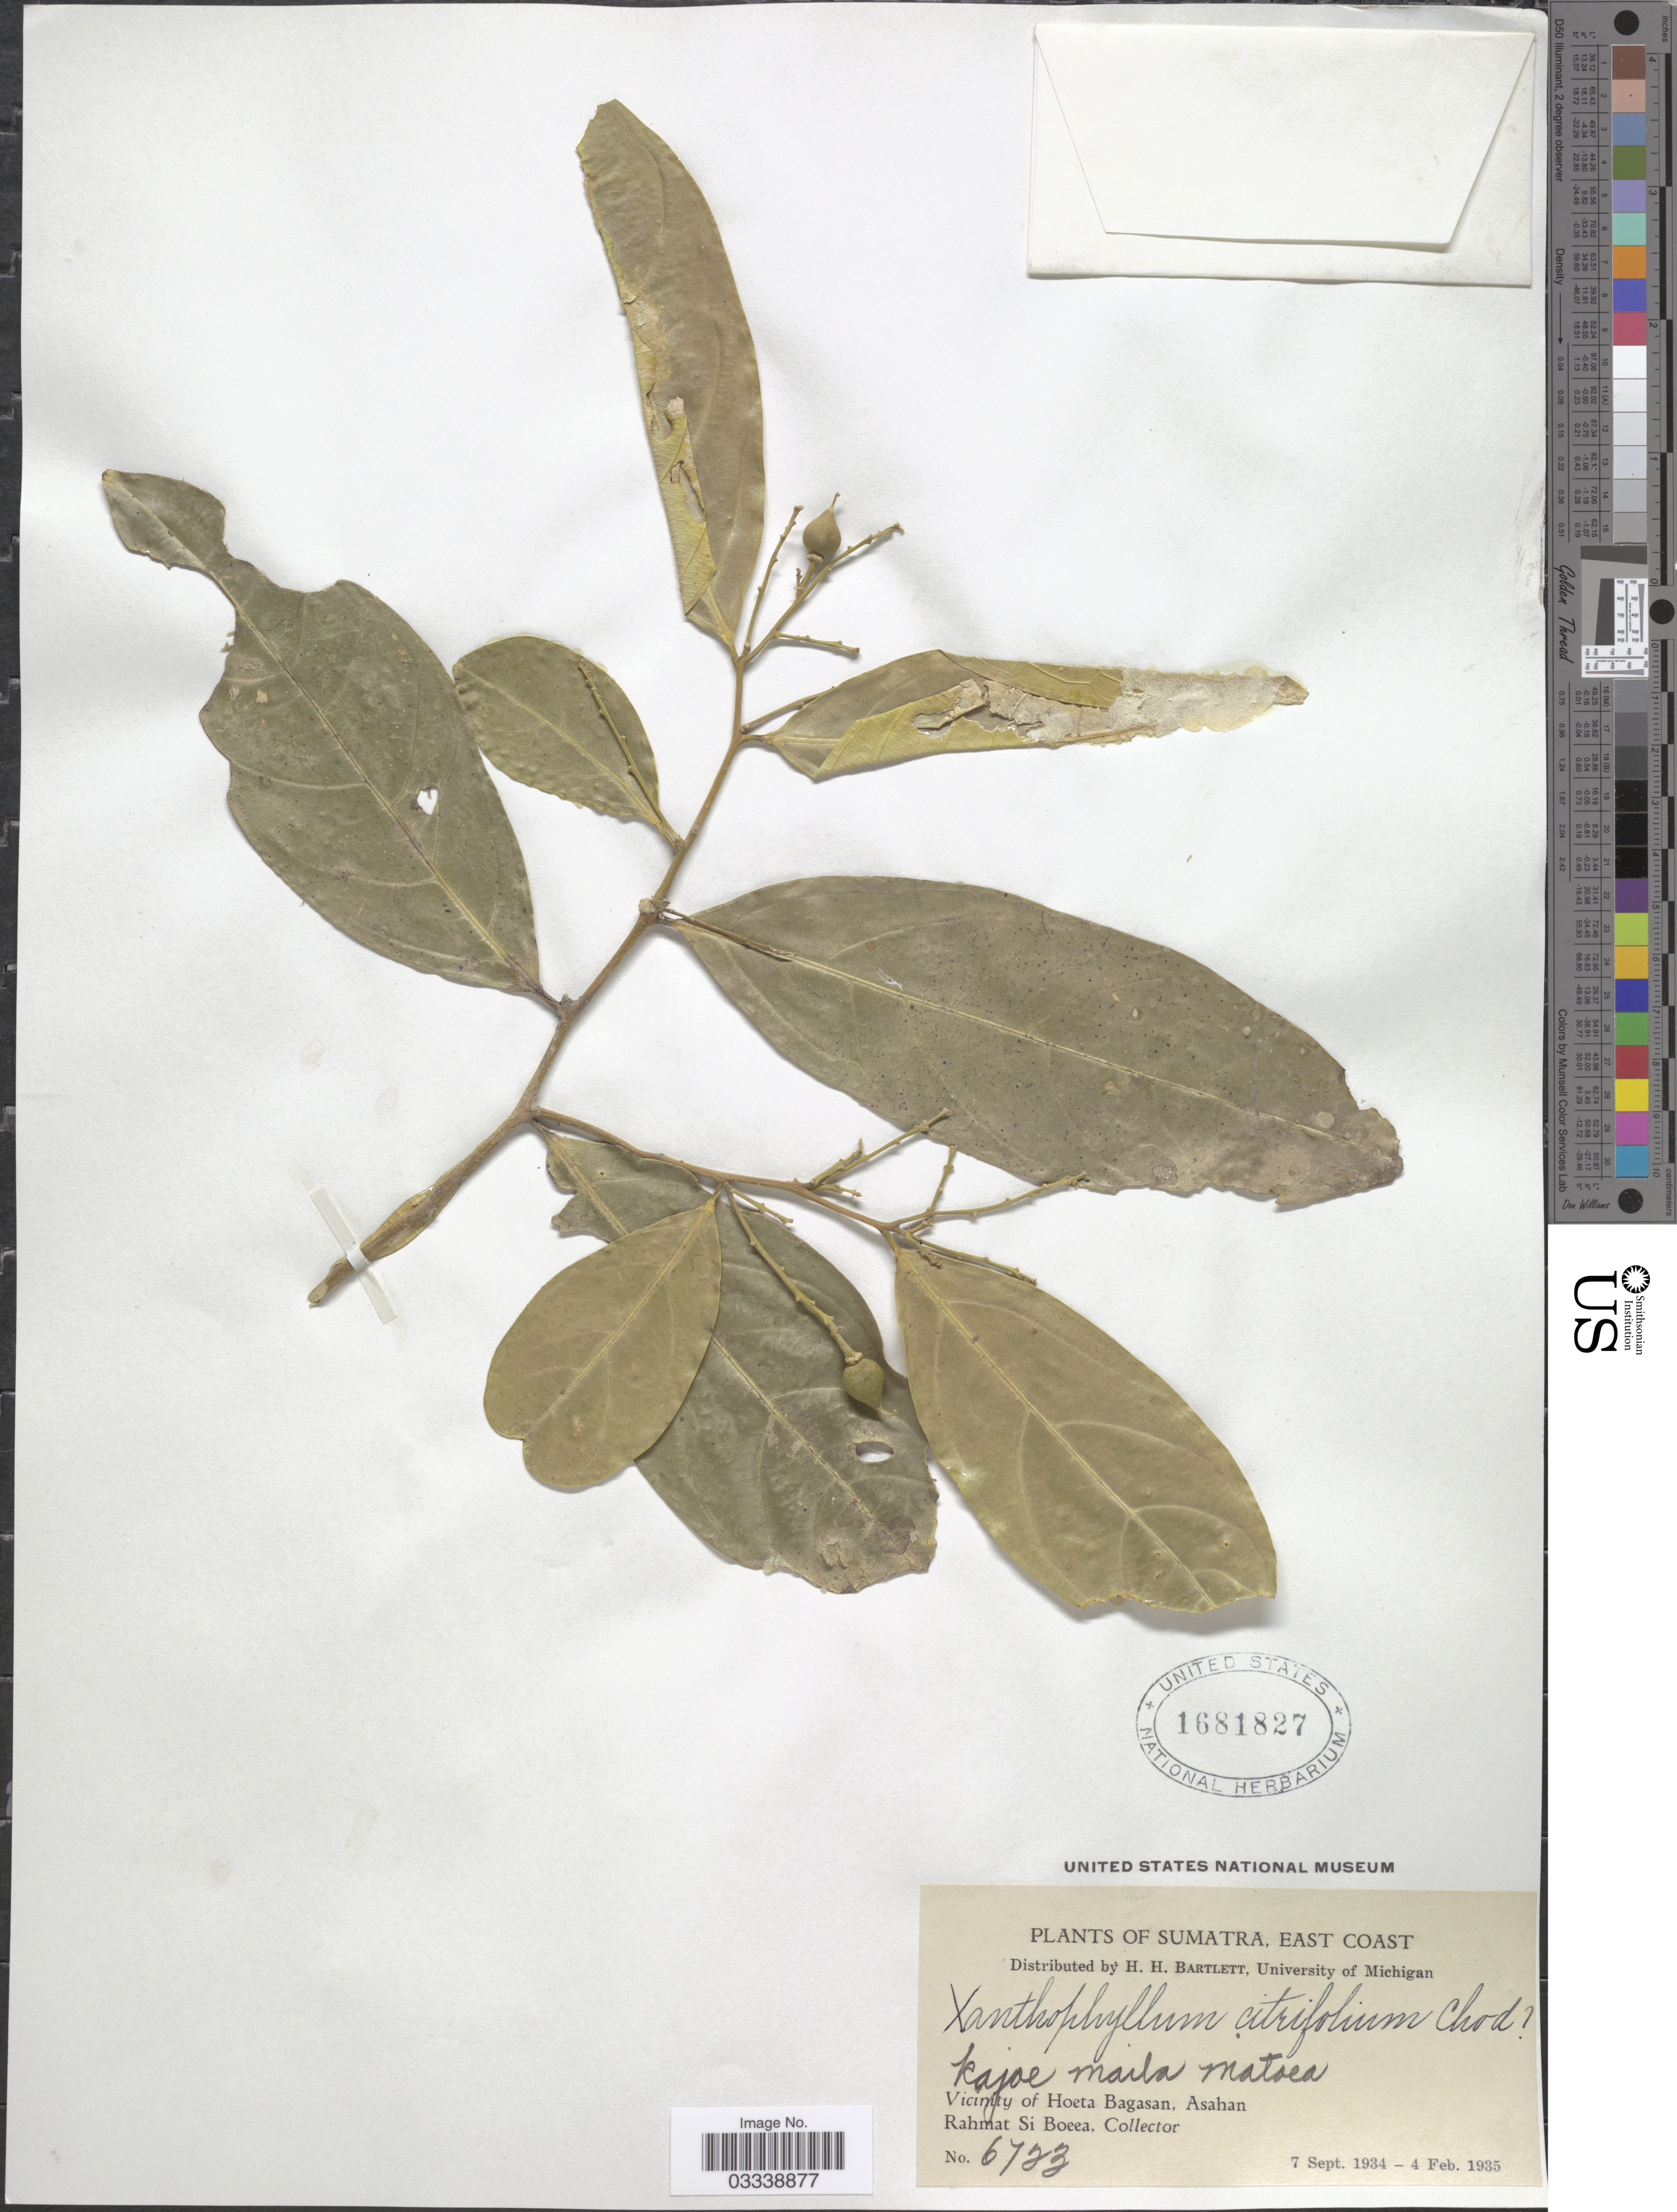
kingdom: Plantae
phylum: Tracheophyta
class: Magnoliopsida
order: Fabales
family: Polygalaceae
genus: Xanthophyllum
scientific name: Xanthophyllum ellipticum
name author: Korth. ex Miq.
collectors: Rahmat Si Boeea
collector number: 6723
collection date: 1934-09-07/1935-02-04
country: Indonesia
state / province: Sumatra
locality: East Coast. Vicinity of Hoeta Bagasan, Asahan.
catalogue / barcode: US 1681827